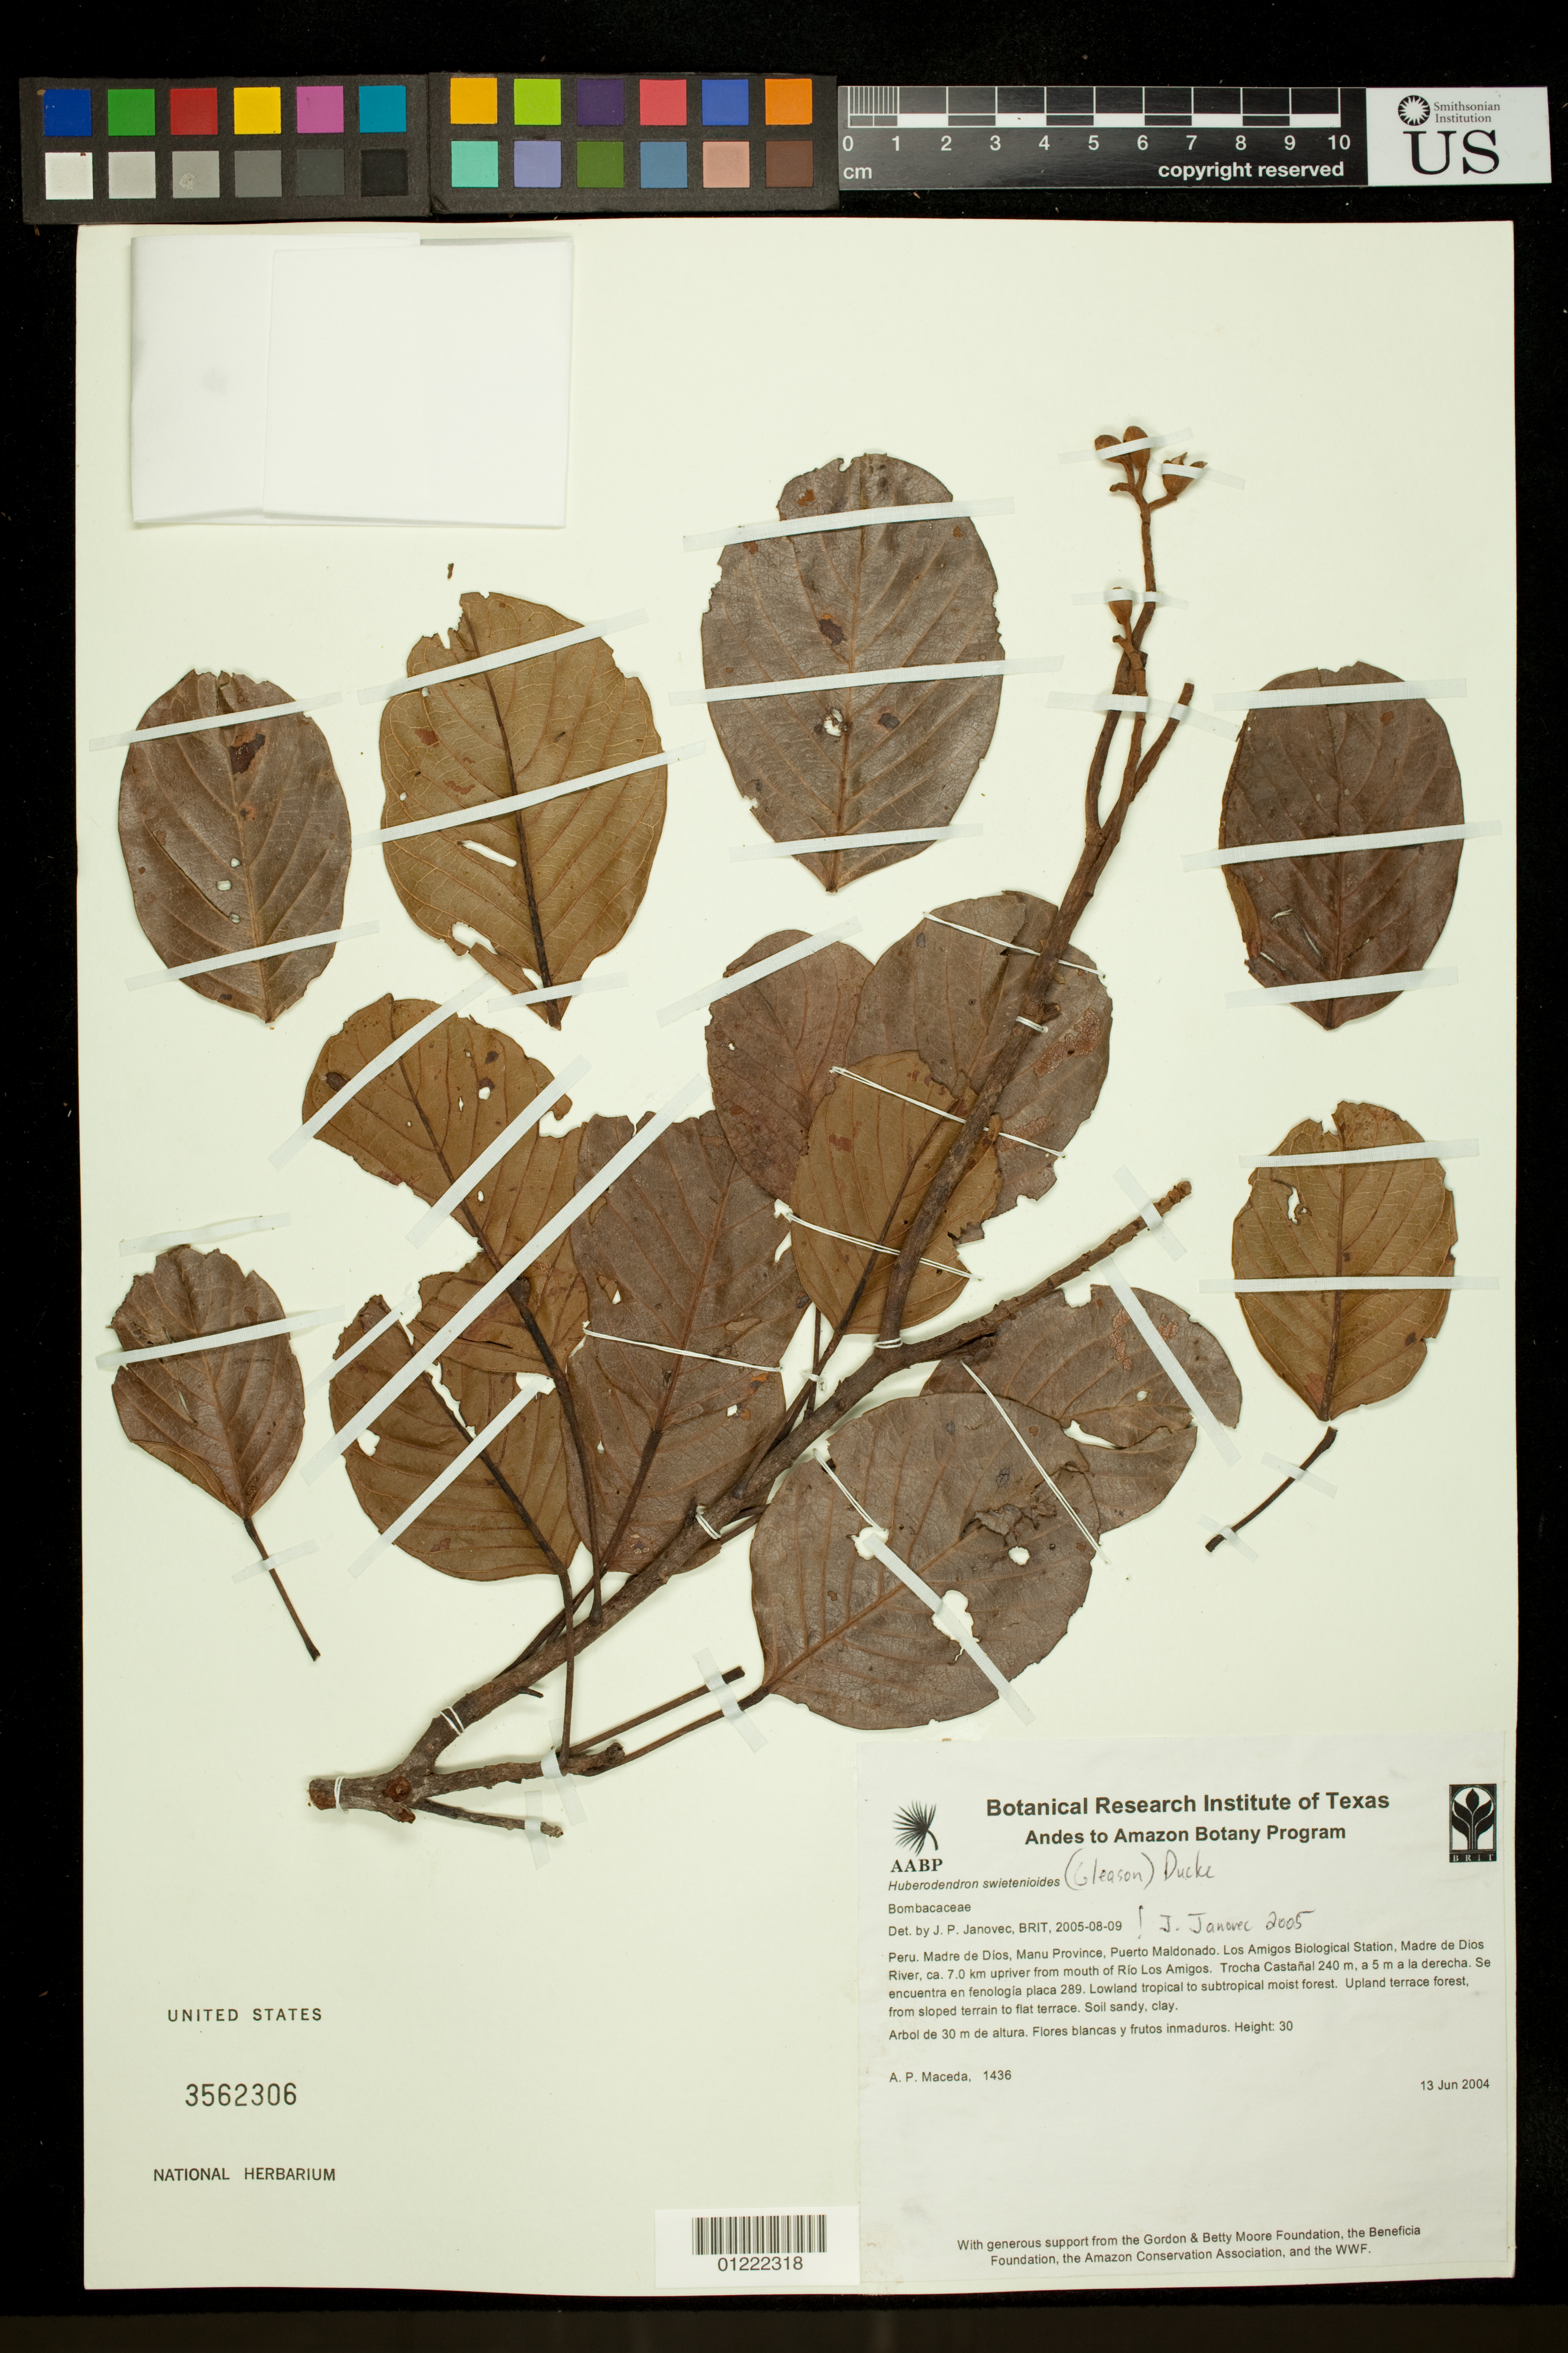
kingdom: Plantae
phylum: Tracheophyta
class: Magnoliopsida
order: Malvales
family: Malvaceae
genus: Huberodendron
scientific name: Huberodendron swietenioides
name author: (Gleason) Ducke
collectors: A. Maceda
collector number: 1436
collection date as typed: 6/13/2004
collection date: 2004-06-13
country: Peru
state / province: Madre de Dios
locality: Madre de Dios, Manu Province, Puerto Maldonado, Los Amigos Biological Station, Madre de Dios River, ca. 7.0 km up river from mouth of Rio Los Amigos. Trocha Castanal 240 meters, a 5 meters a la dercha. Se encuentra en fenologica placa 289.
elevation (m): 240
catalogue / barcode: US 3562306